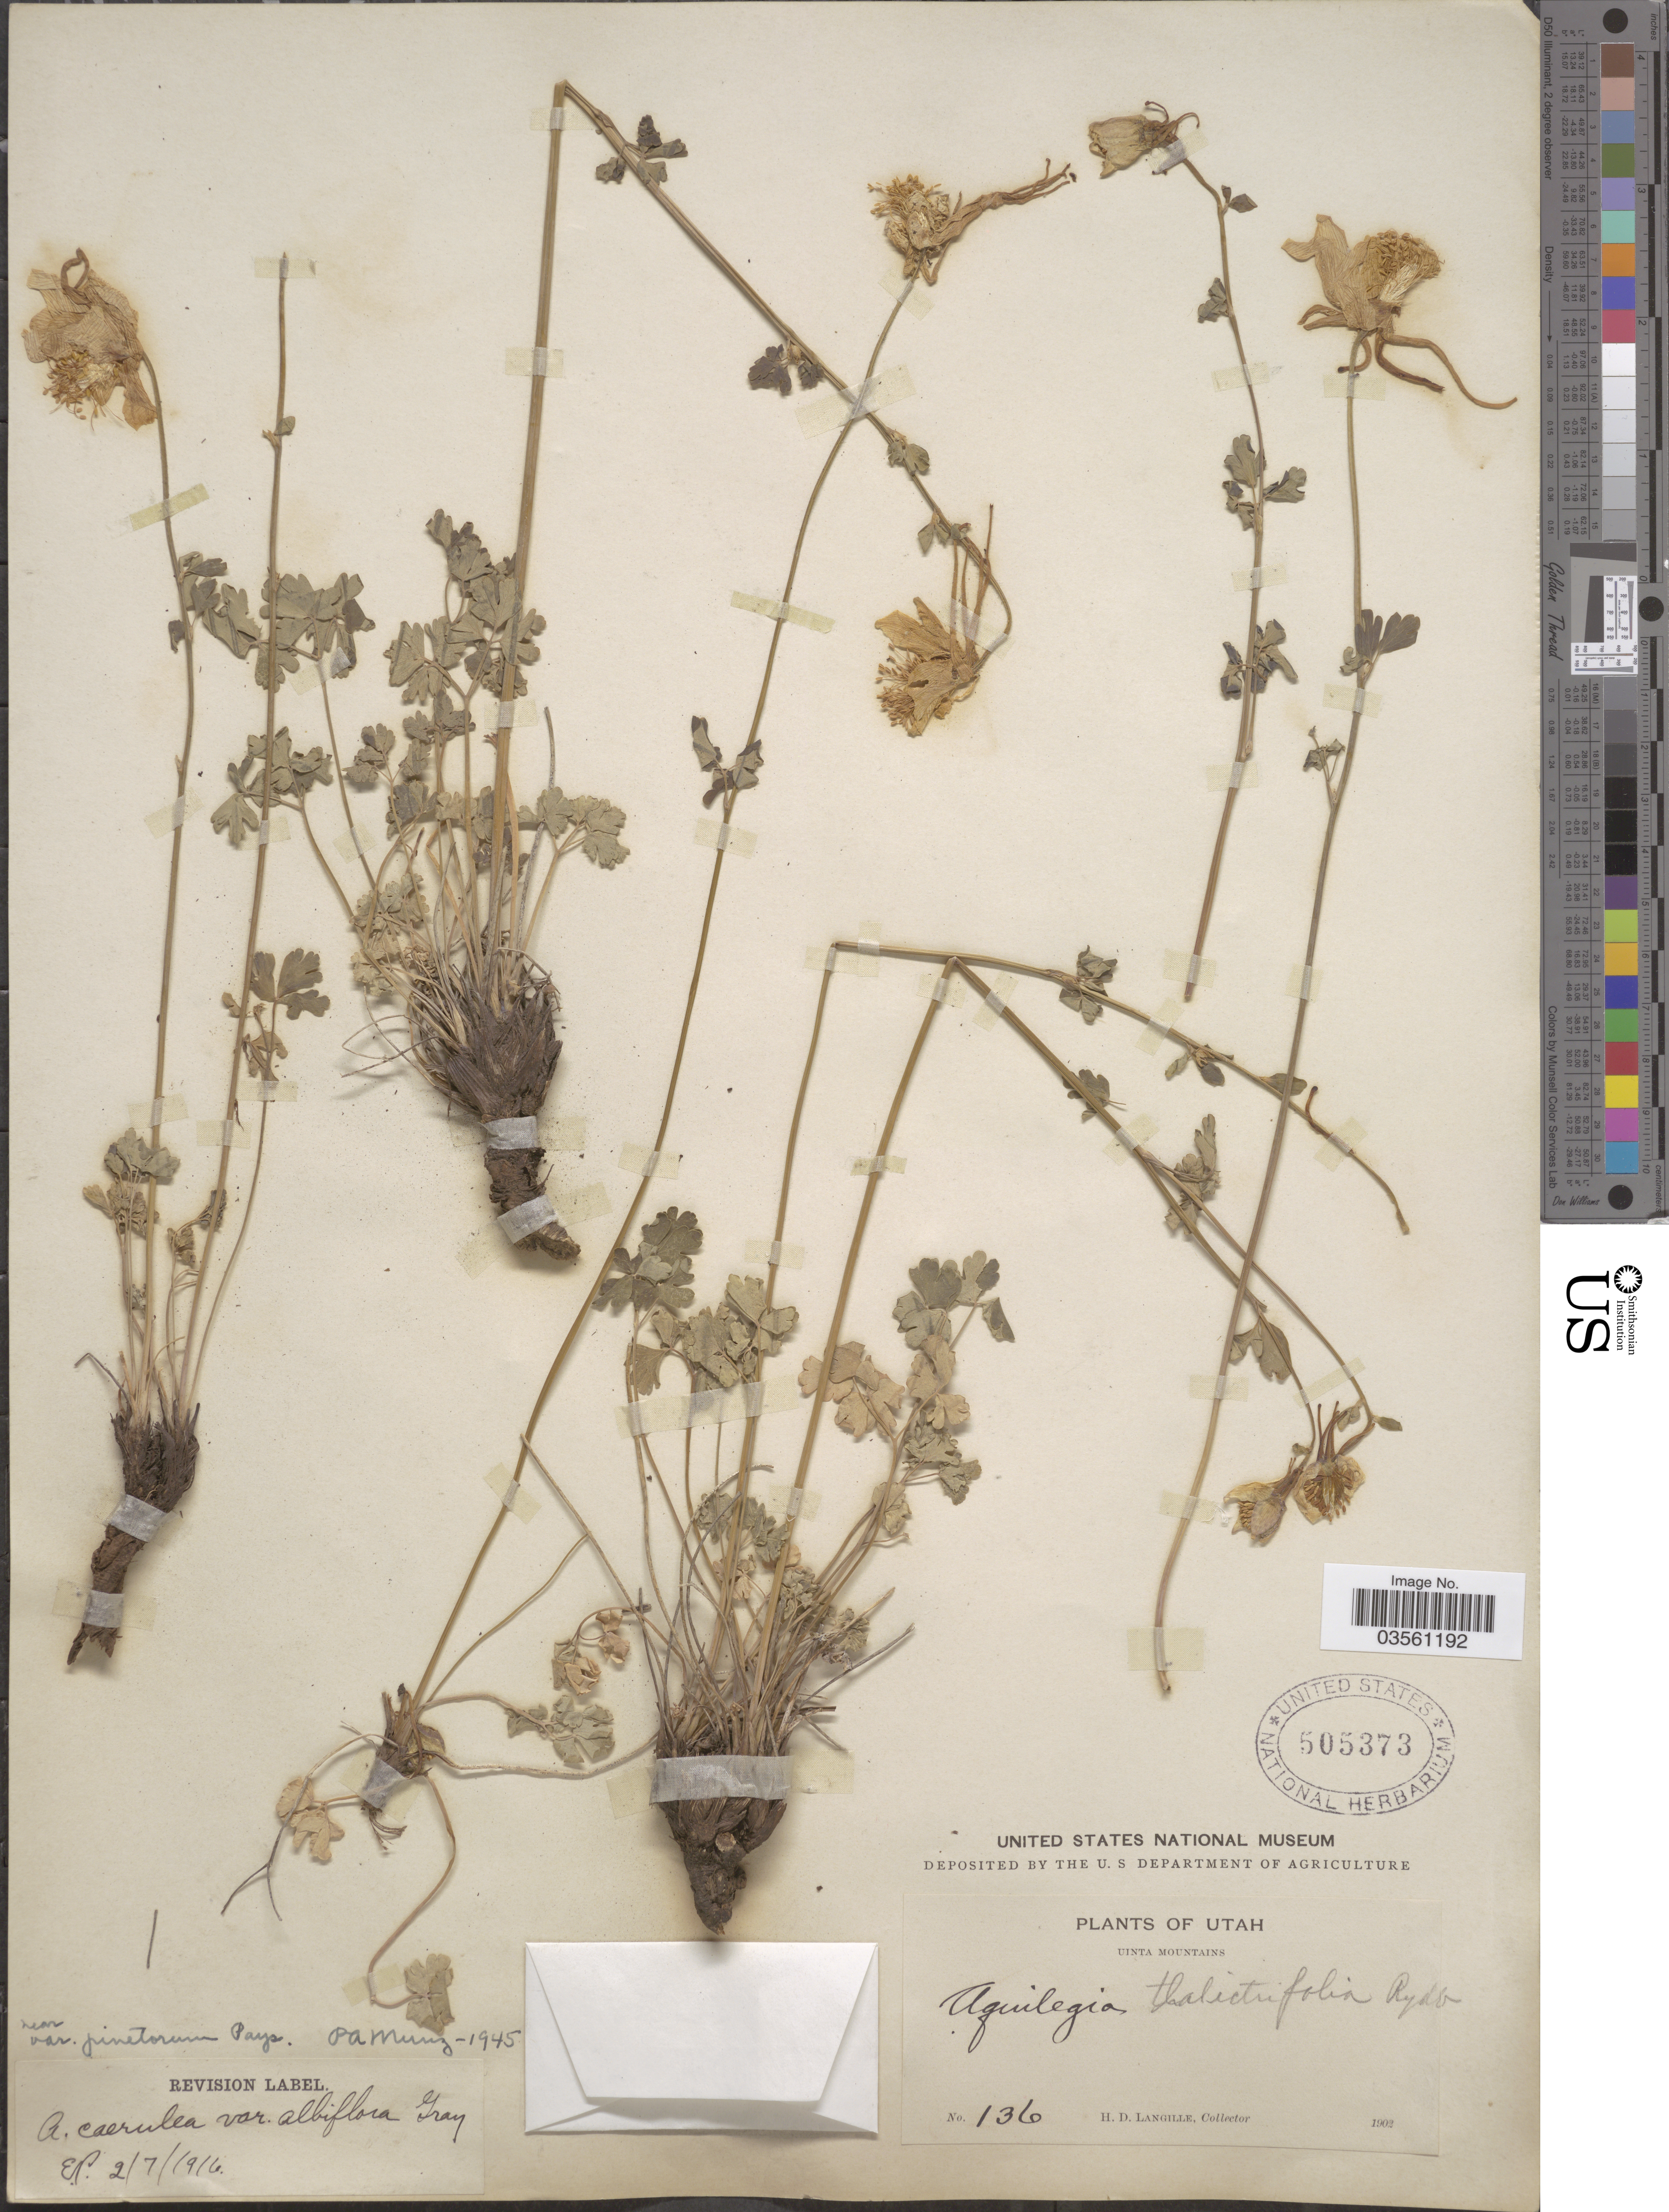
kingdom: Plantae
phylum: Tracheophyta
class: Magnoliopsida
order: Ranunculales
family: Ranunculaceae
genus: Aquilegia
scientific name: Aquilegia coerulea var. pinetorum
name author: E. James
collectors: H. Langille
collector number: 136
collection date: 1902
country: United States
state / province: Utah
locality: Uinta Mountains.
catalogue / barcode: US 505373